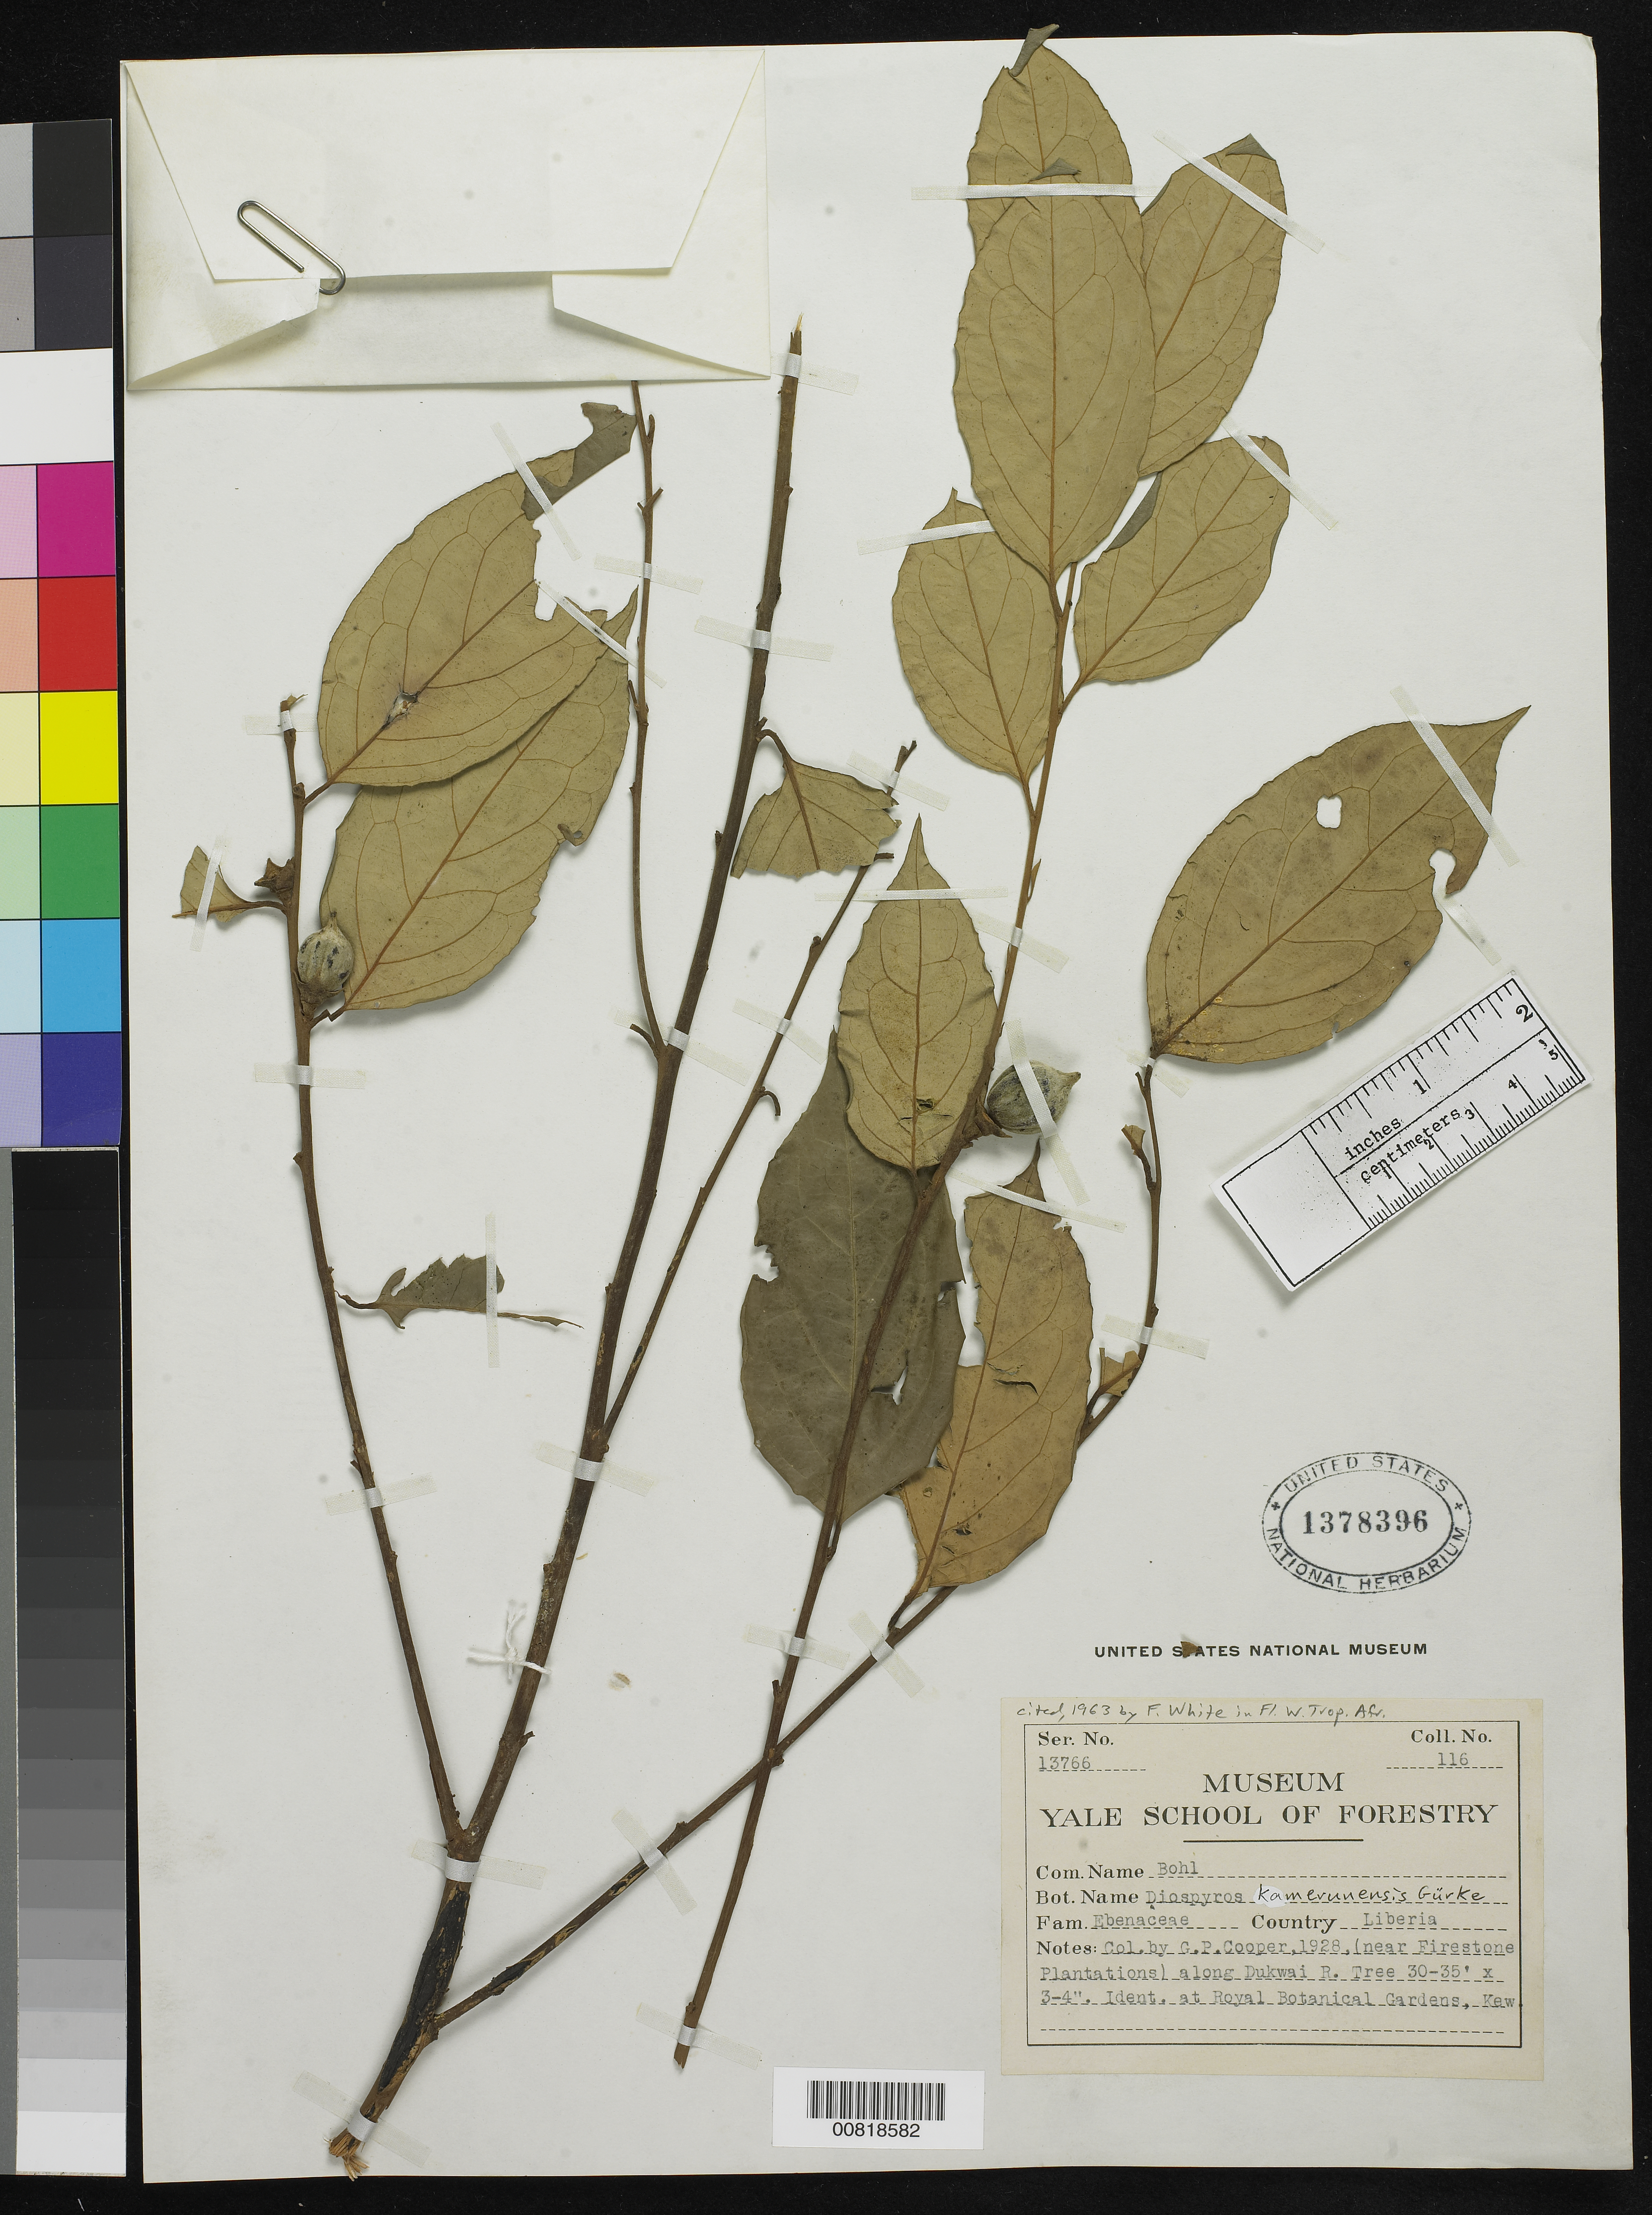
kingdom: Plantae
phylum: Tracheophyta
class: Magnoliopsida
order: Ericales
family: Ebenaceae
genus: Diospyros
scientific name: Diospyros kamerunensis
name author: Gürke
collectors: G. Cooper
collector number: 115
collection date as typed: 1928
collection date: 1928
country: Liberia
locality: (near Firestone Plantations) along Dukwai River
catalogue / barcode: US 1378396